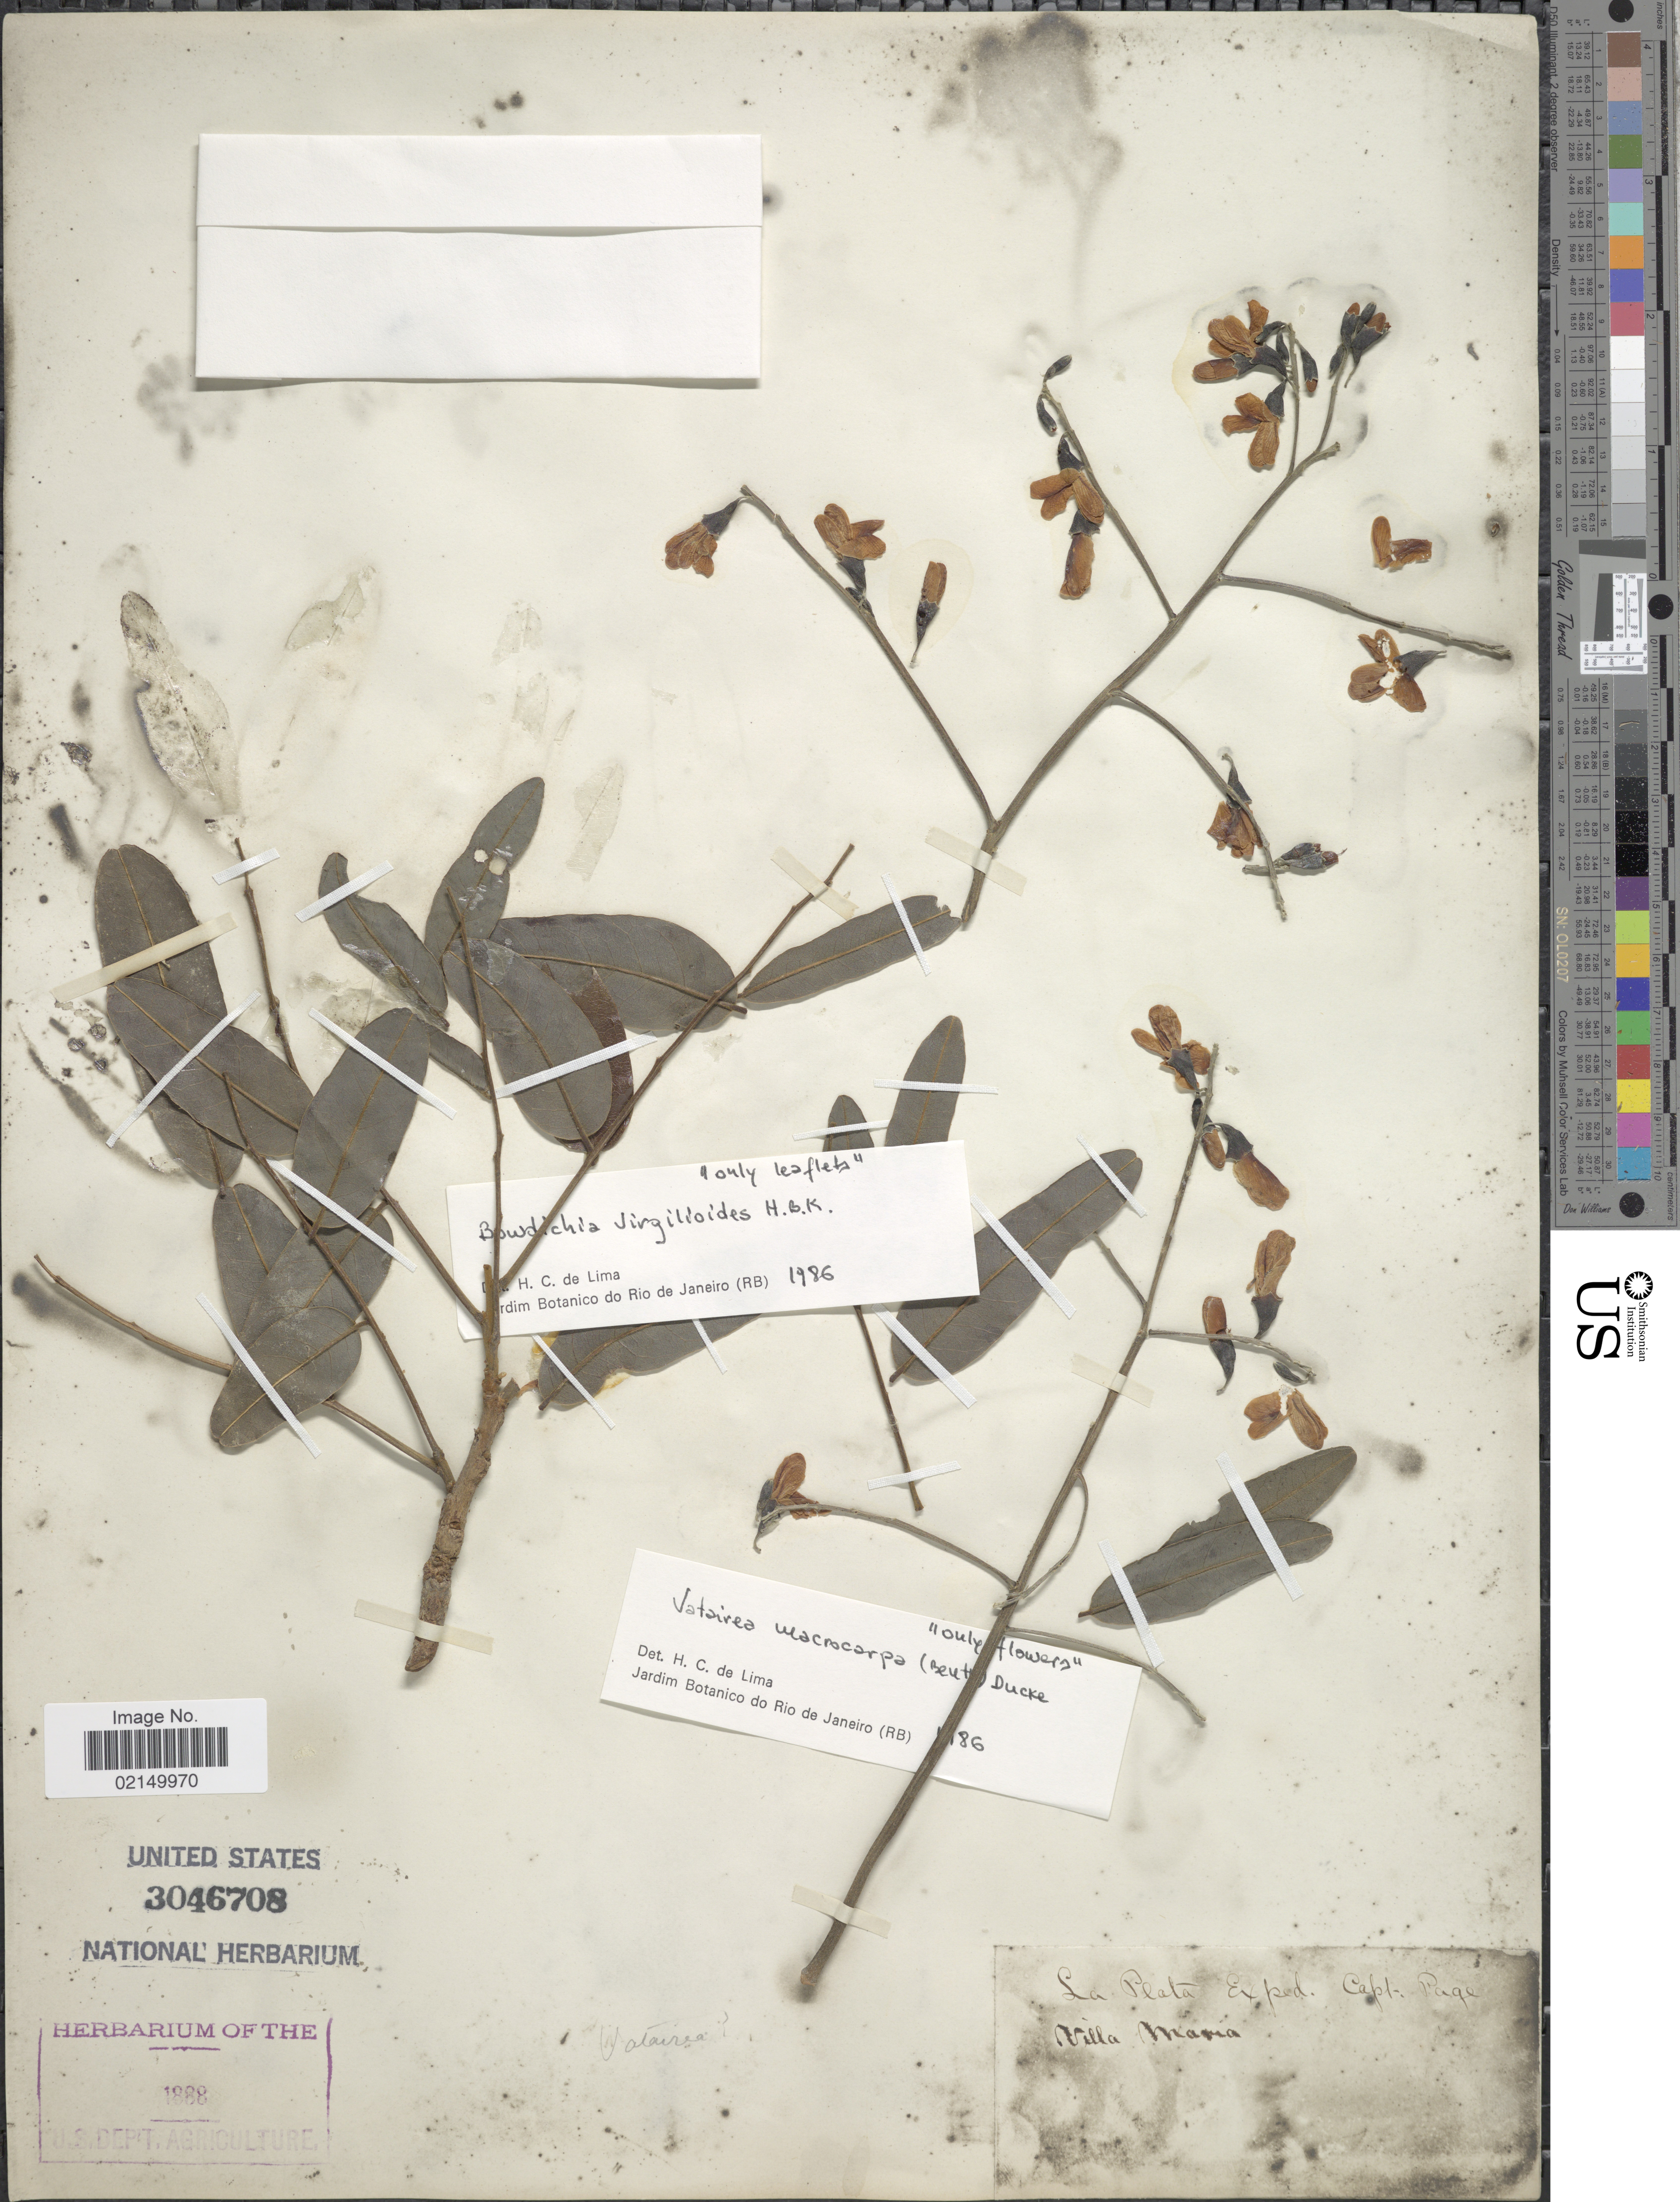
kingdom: Plantae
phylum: Tracheophyta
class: Magnoliopsida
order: Fabales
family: Fabaceae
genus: Vatairea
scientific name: Vatairea macrocarpa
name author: Ducke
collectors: Capt. Page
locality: La Plata, Villa Maria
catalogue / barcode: US 3046708